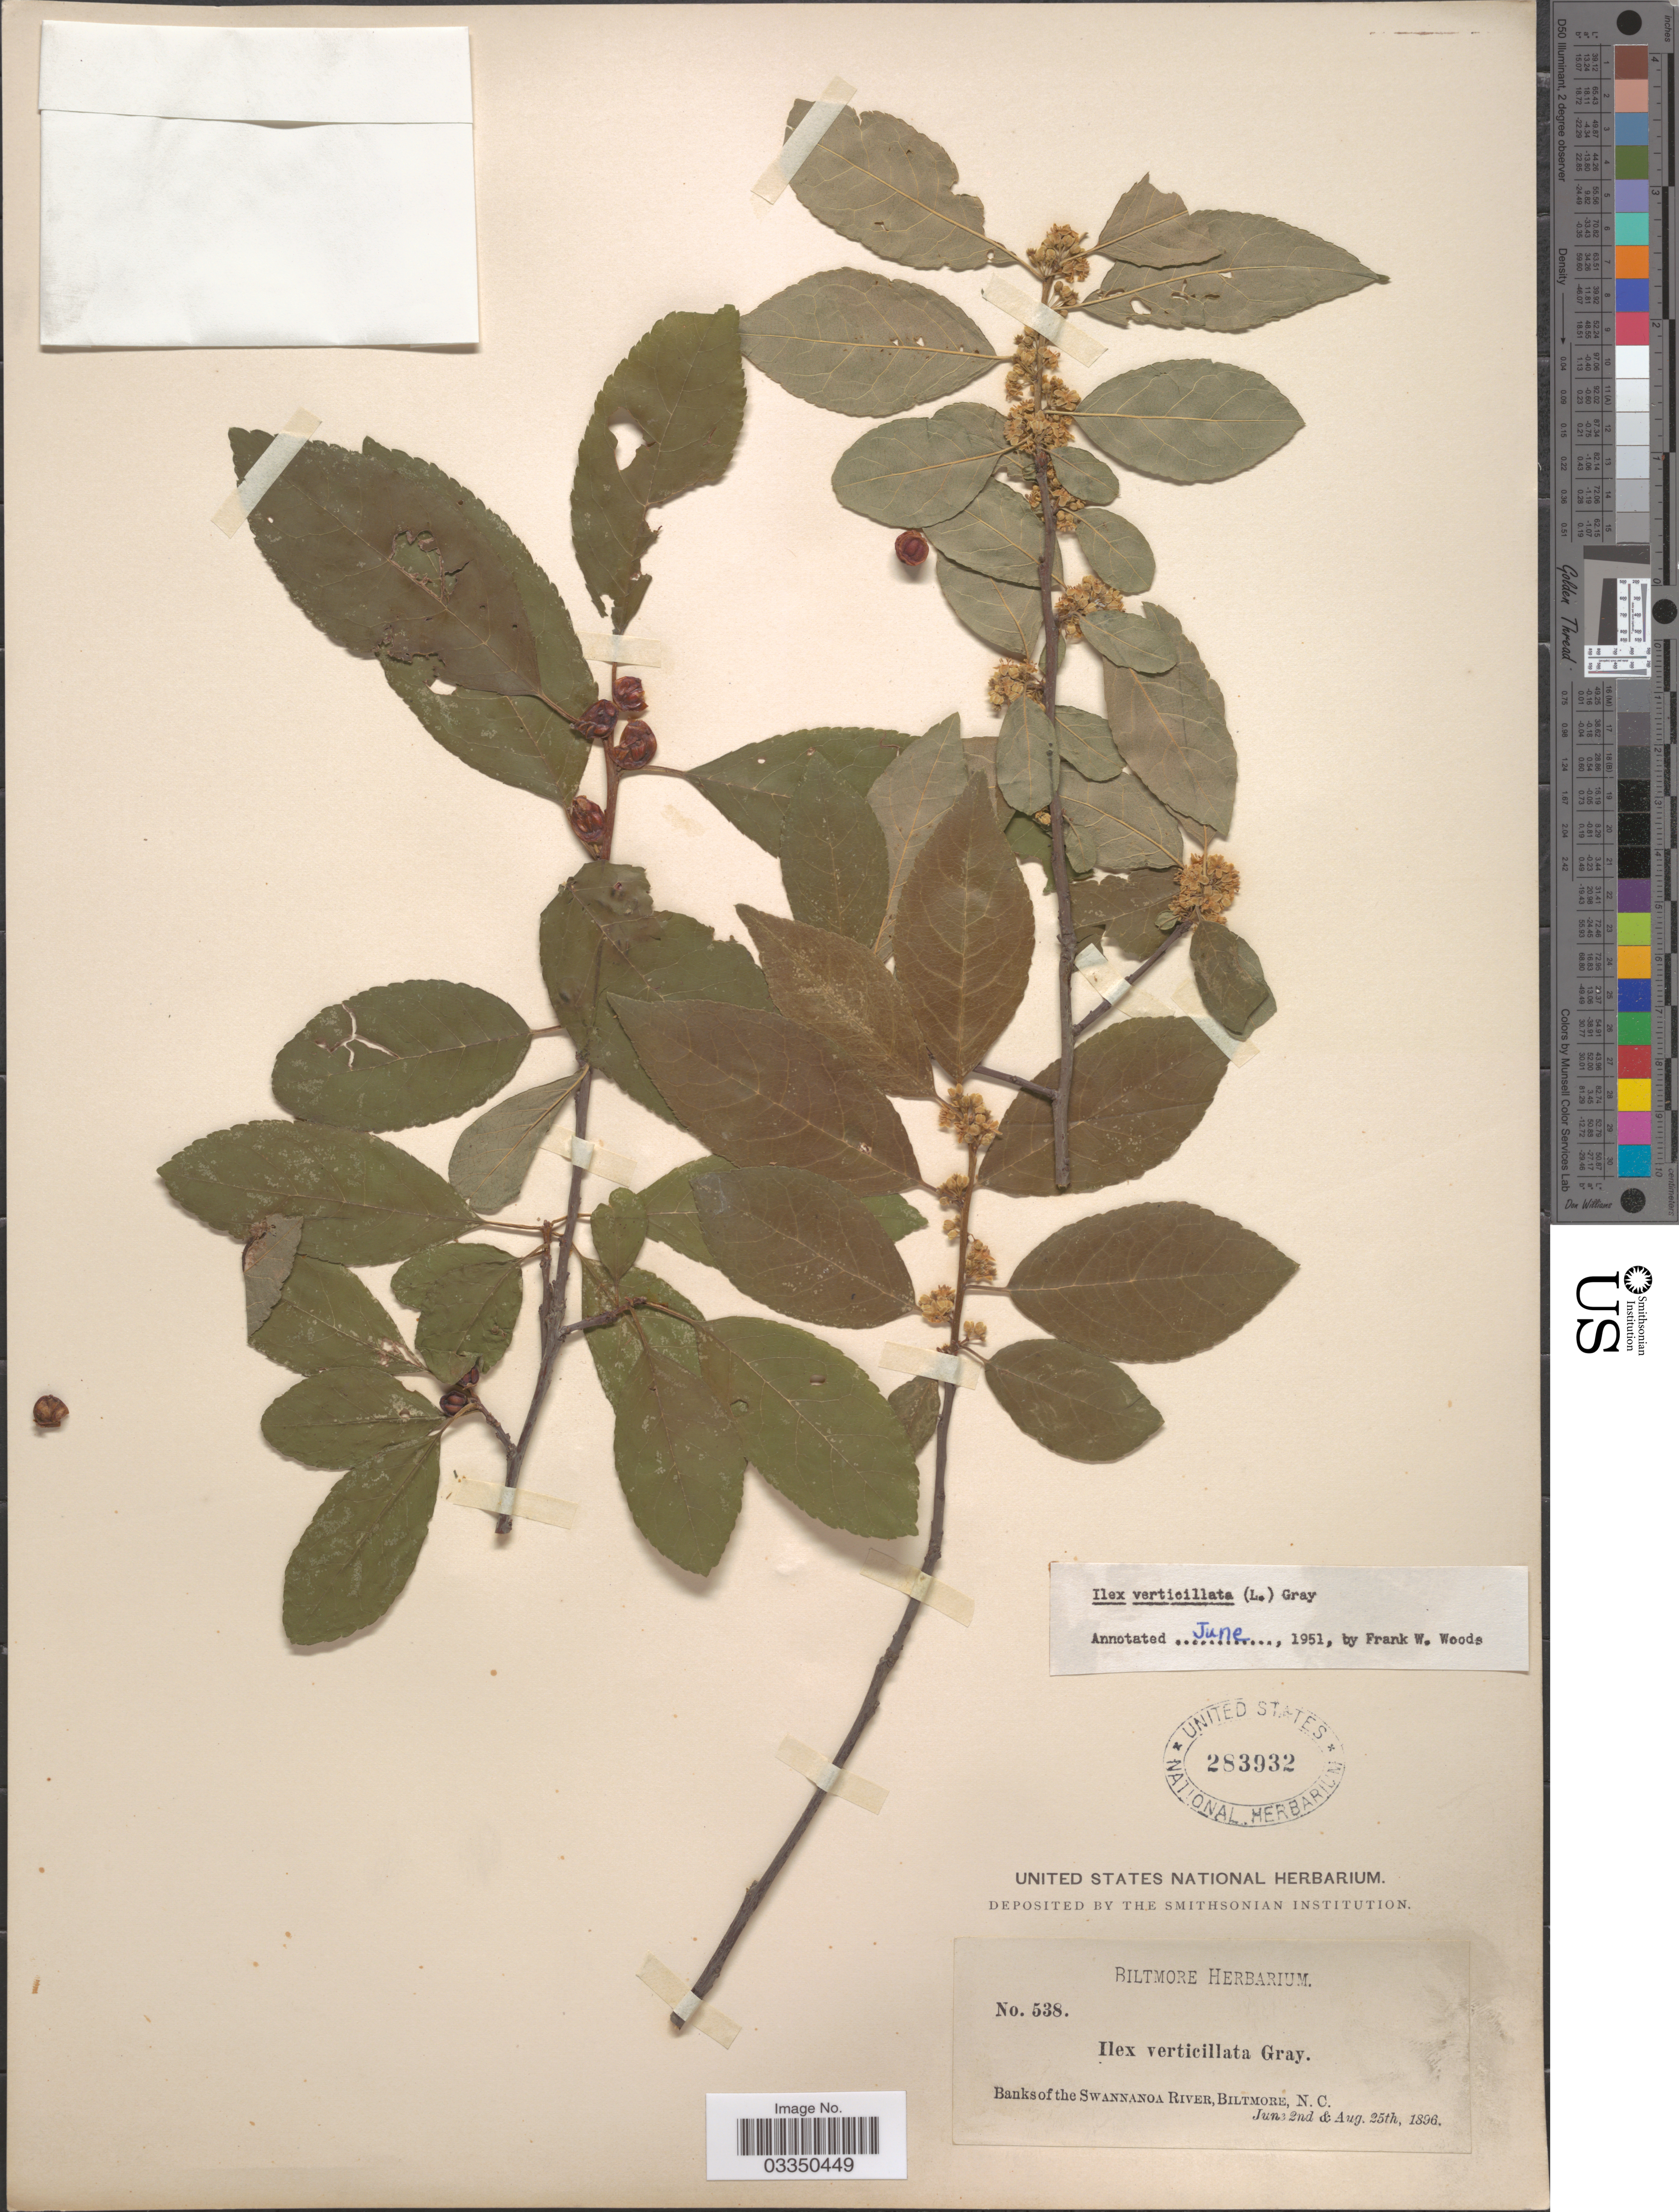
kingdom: Plantae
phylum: Tracheophyta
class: Magnoliopsida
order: Aquifoliales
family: Aquifoliaceae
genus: Ilex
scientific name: Ilex verticillata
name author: (L.) A. Gray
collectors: ex herb. Biltmore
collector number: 538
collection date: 1896-06-02/1896-08-25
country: United States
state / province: North Carolina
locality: Banks of the Swannanoa River, Biltmore.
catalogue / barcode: US 283932